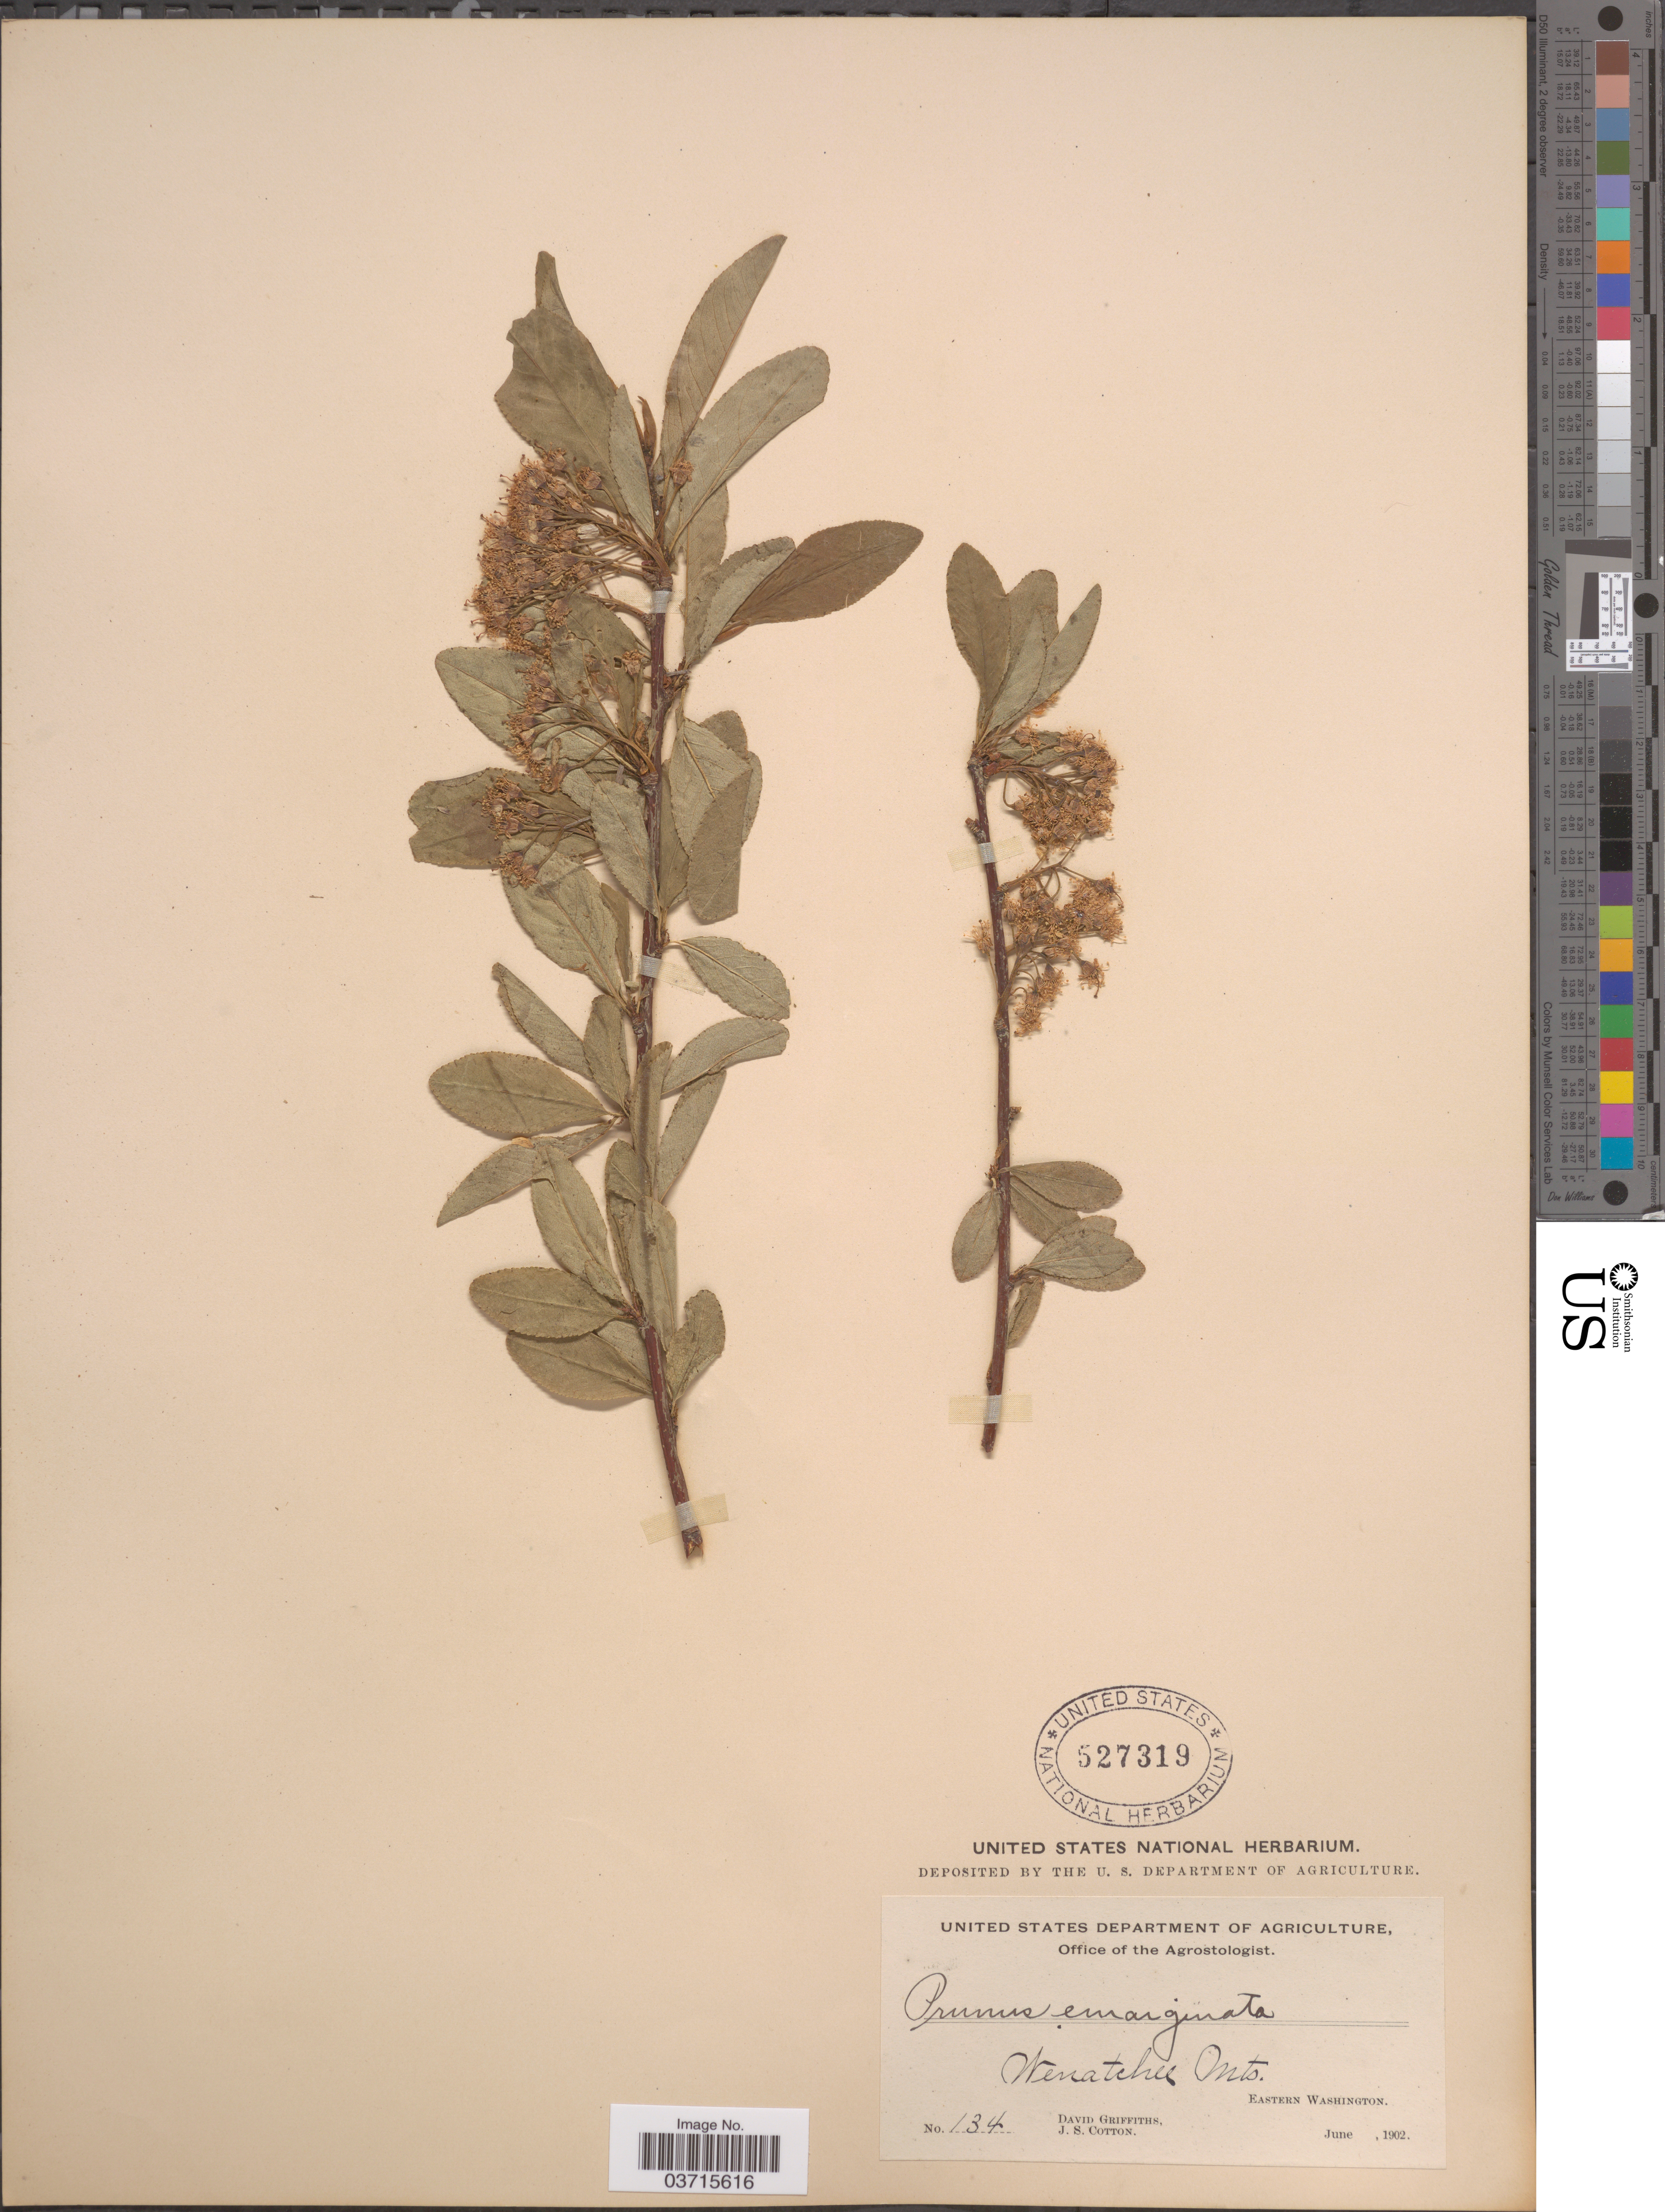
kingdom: Plantae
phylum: Tracheophyta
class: Magnoliopsida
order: Rosales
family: Rosaceae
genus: Prunus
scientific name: Prunus emarginata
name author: (Douglas ex Hook.) Eaton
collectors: D. Griffiths & J. S. Cotton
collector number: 134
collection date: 1902-06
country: United States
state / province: Washington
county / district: Chelan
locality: Wenatchee Mts. Eastern Washington.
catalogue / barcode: US 527319